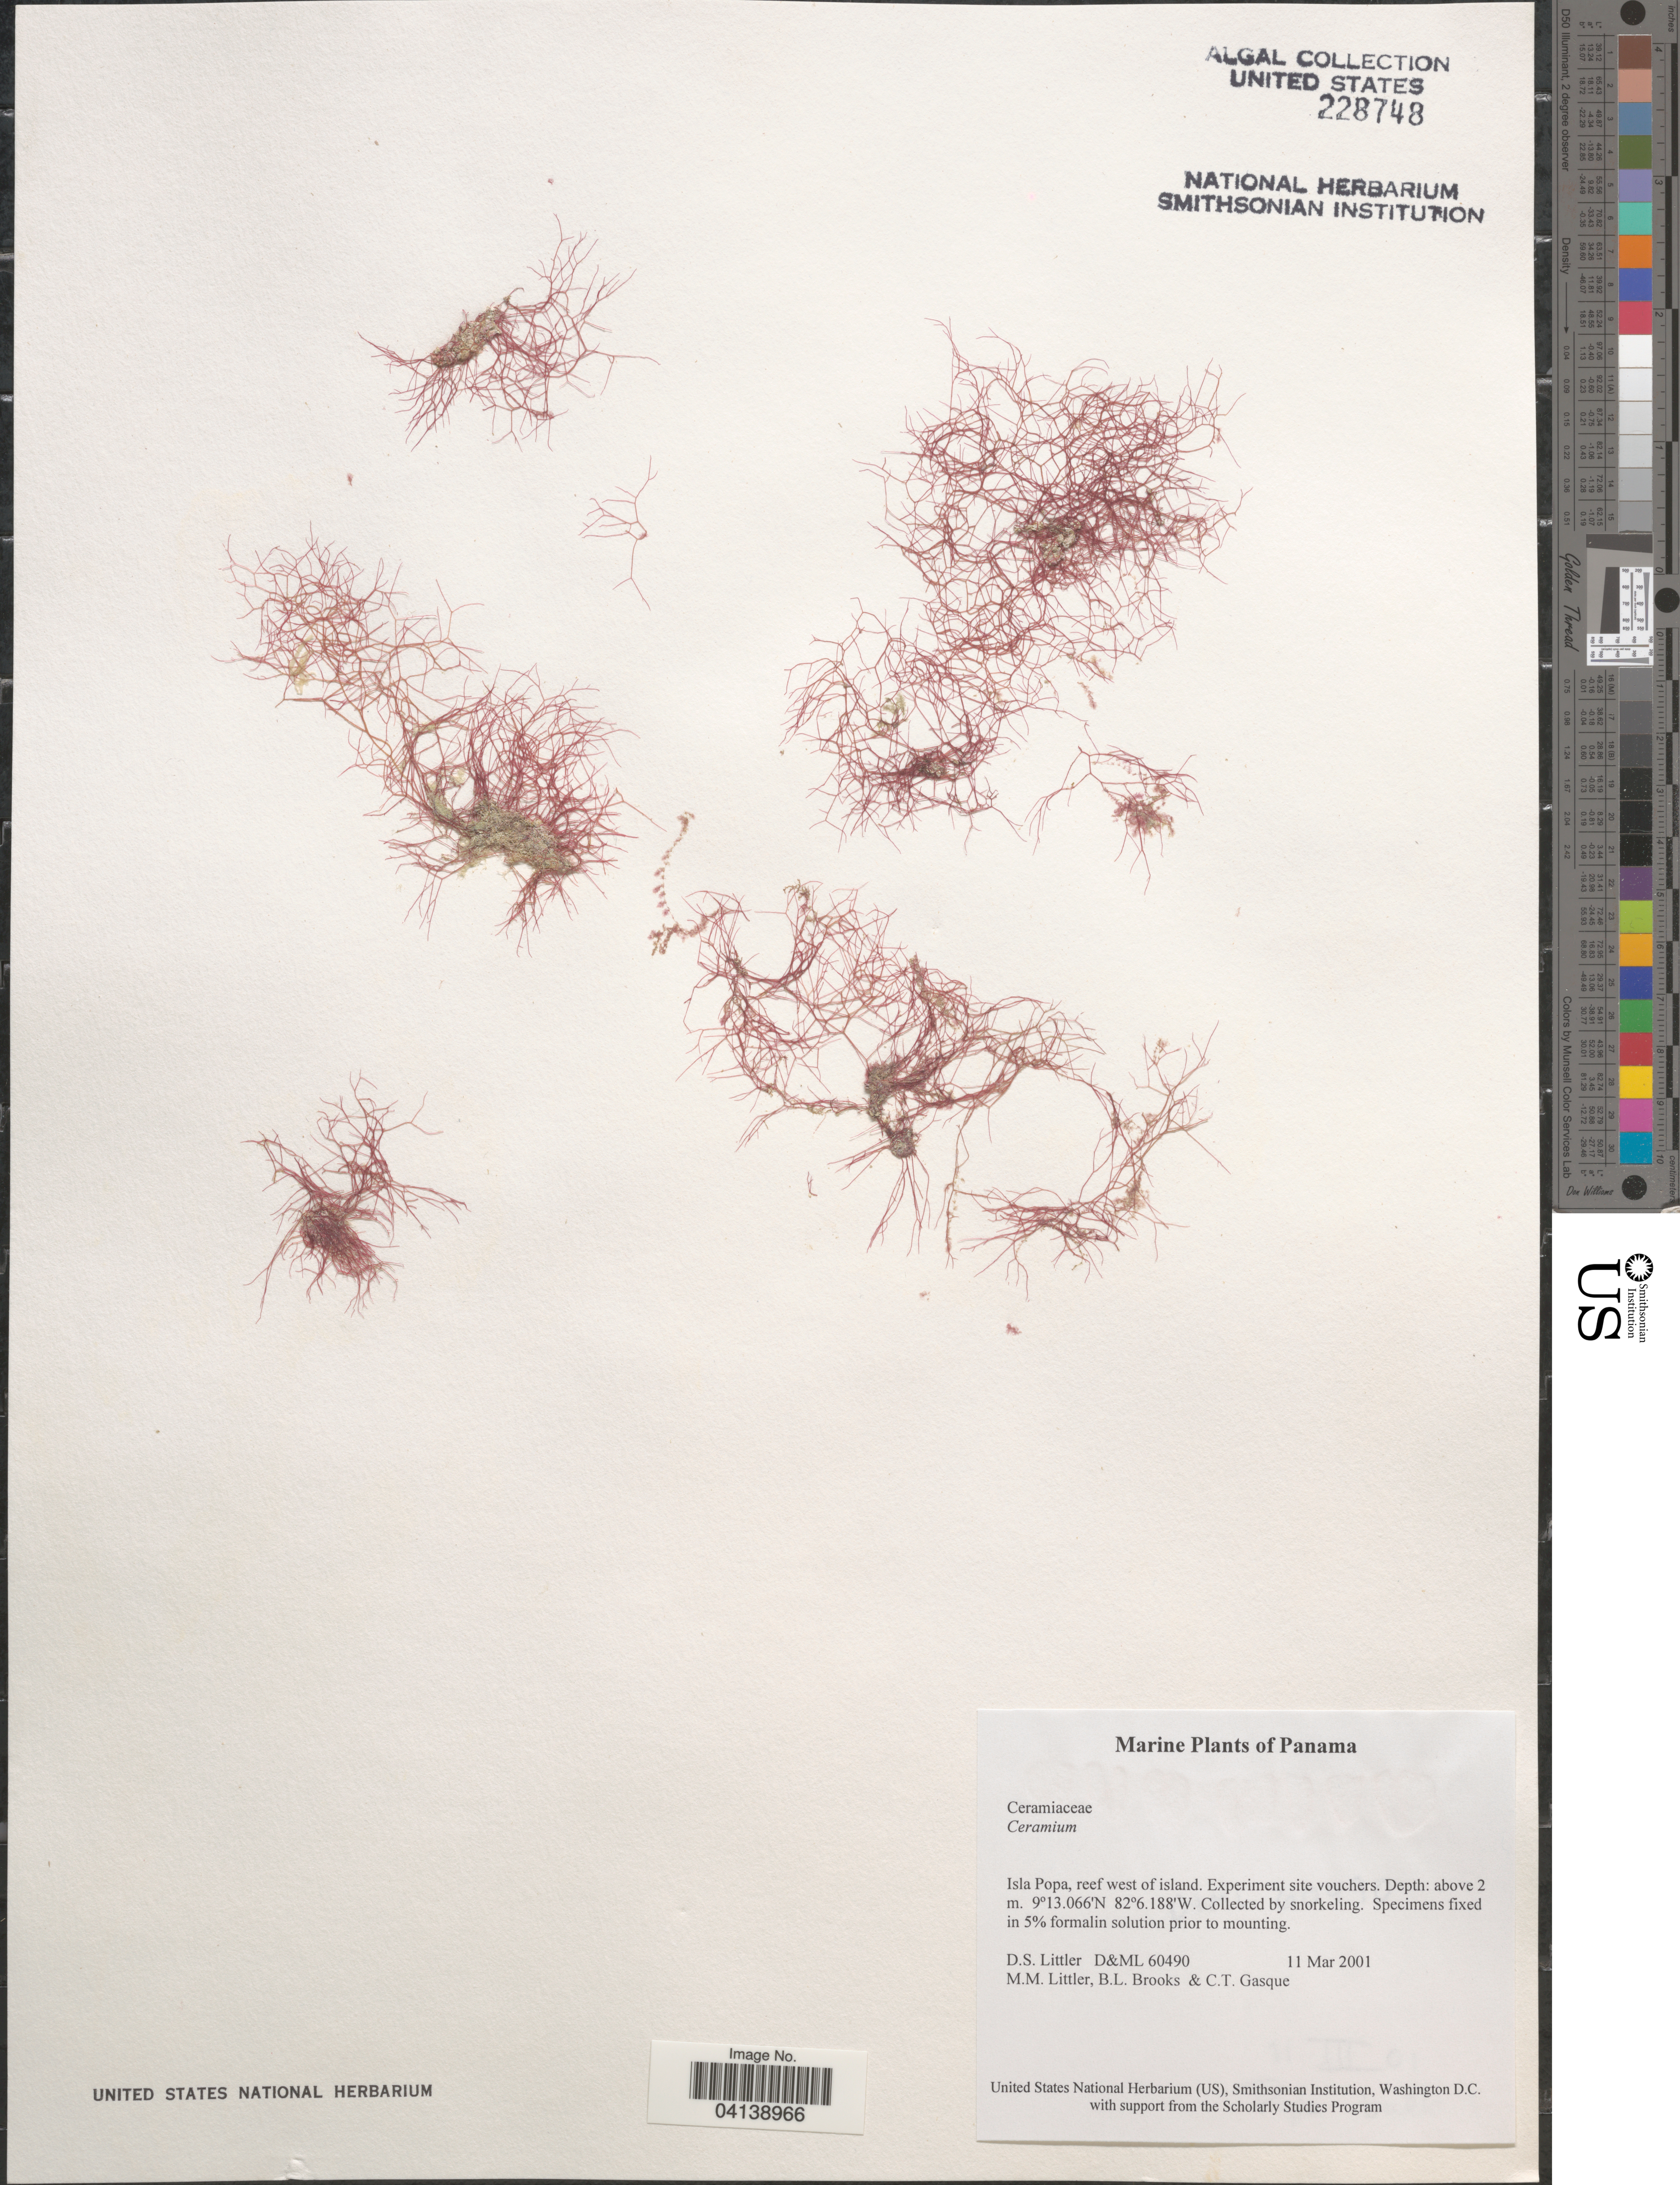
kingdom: Plantae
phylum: Rhodophyta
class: Florideophyceae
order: Ceramiales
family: Ceramiaceae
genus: Ceramium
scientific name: Ceramium sp.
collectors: D. S. Littler, B. Brooks & C. Gasque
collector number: D&ML 60490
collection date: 2001-03-11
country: Panama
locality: Isla Popa, reef west of island.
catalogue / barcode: US 228748